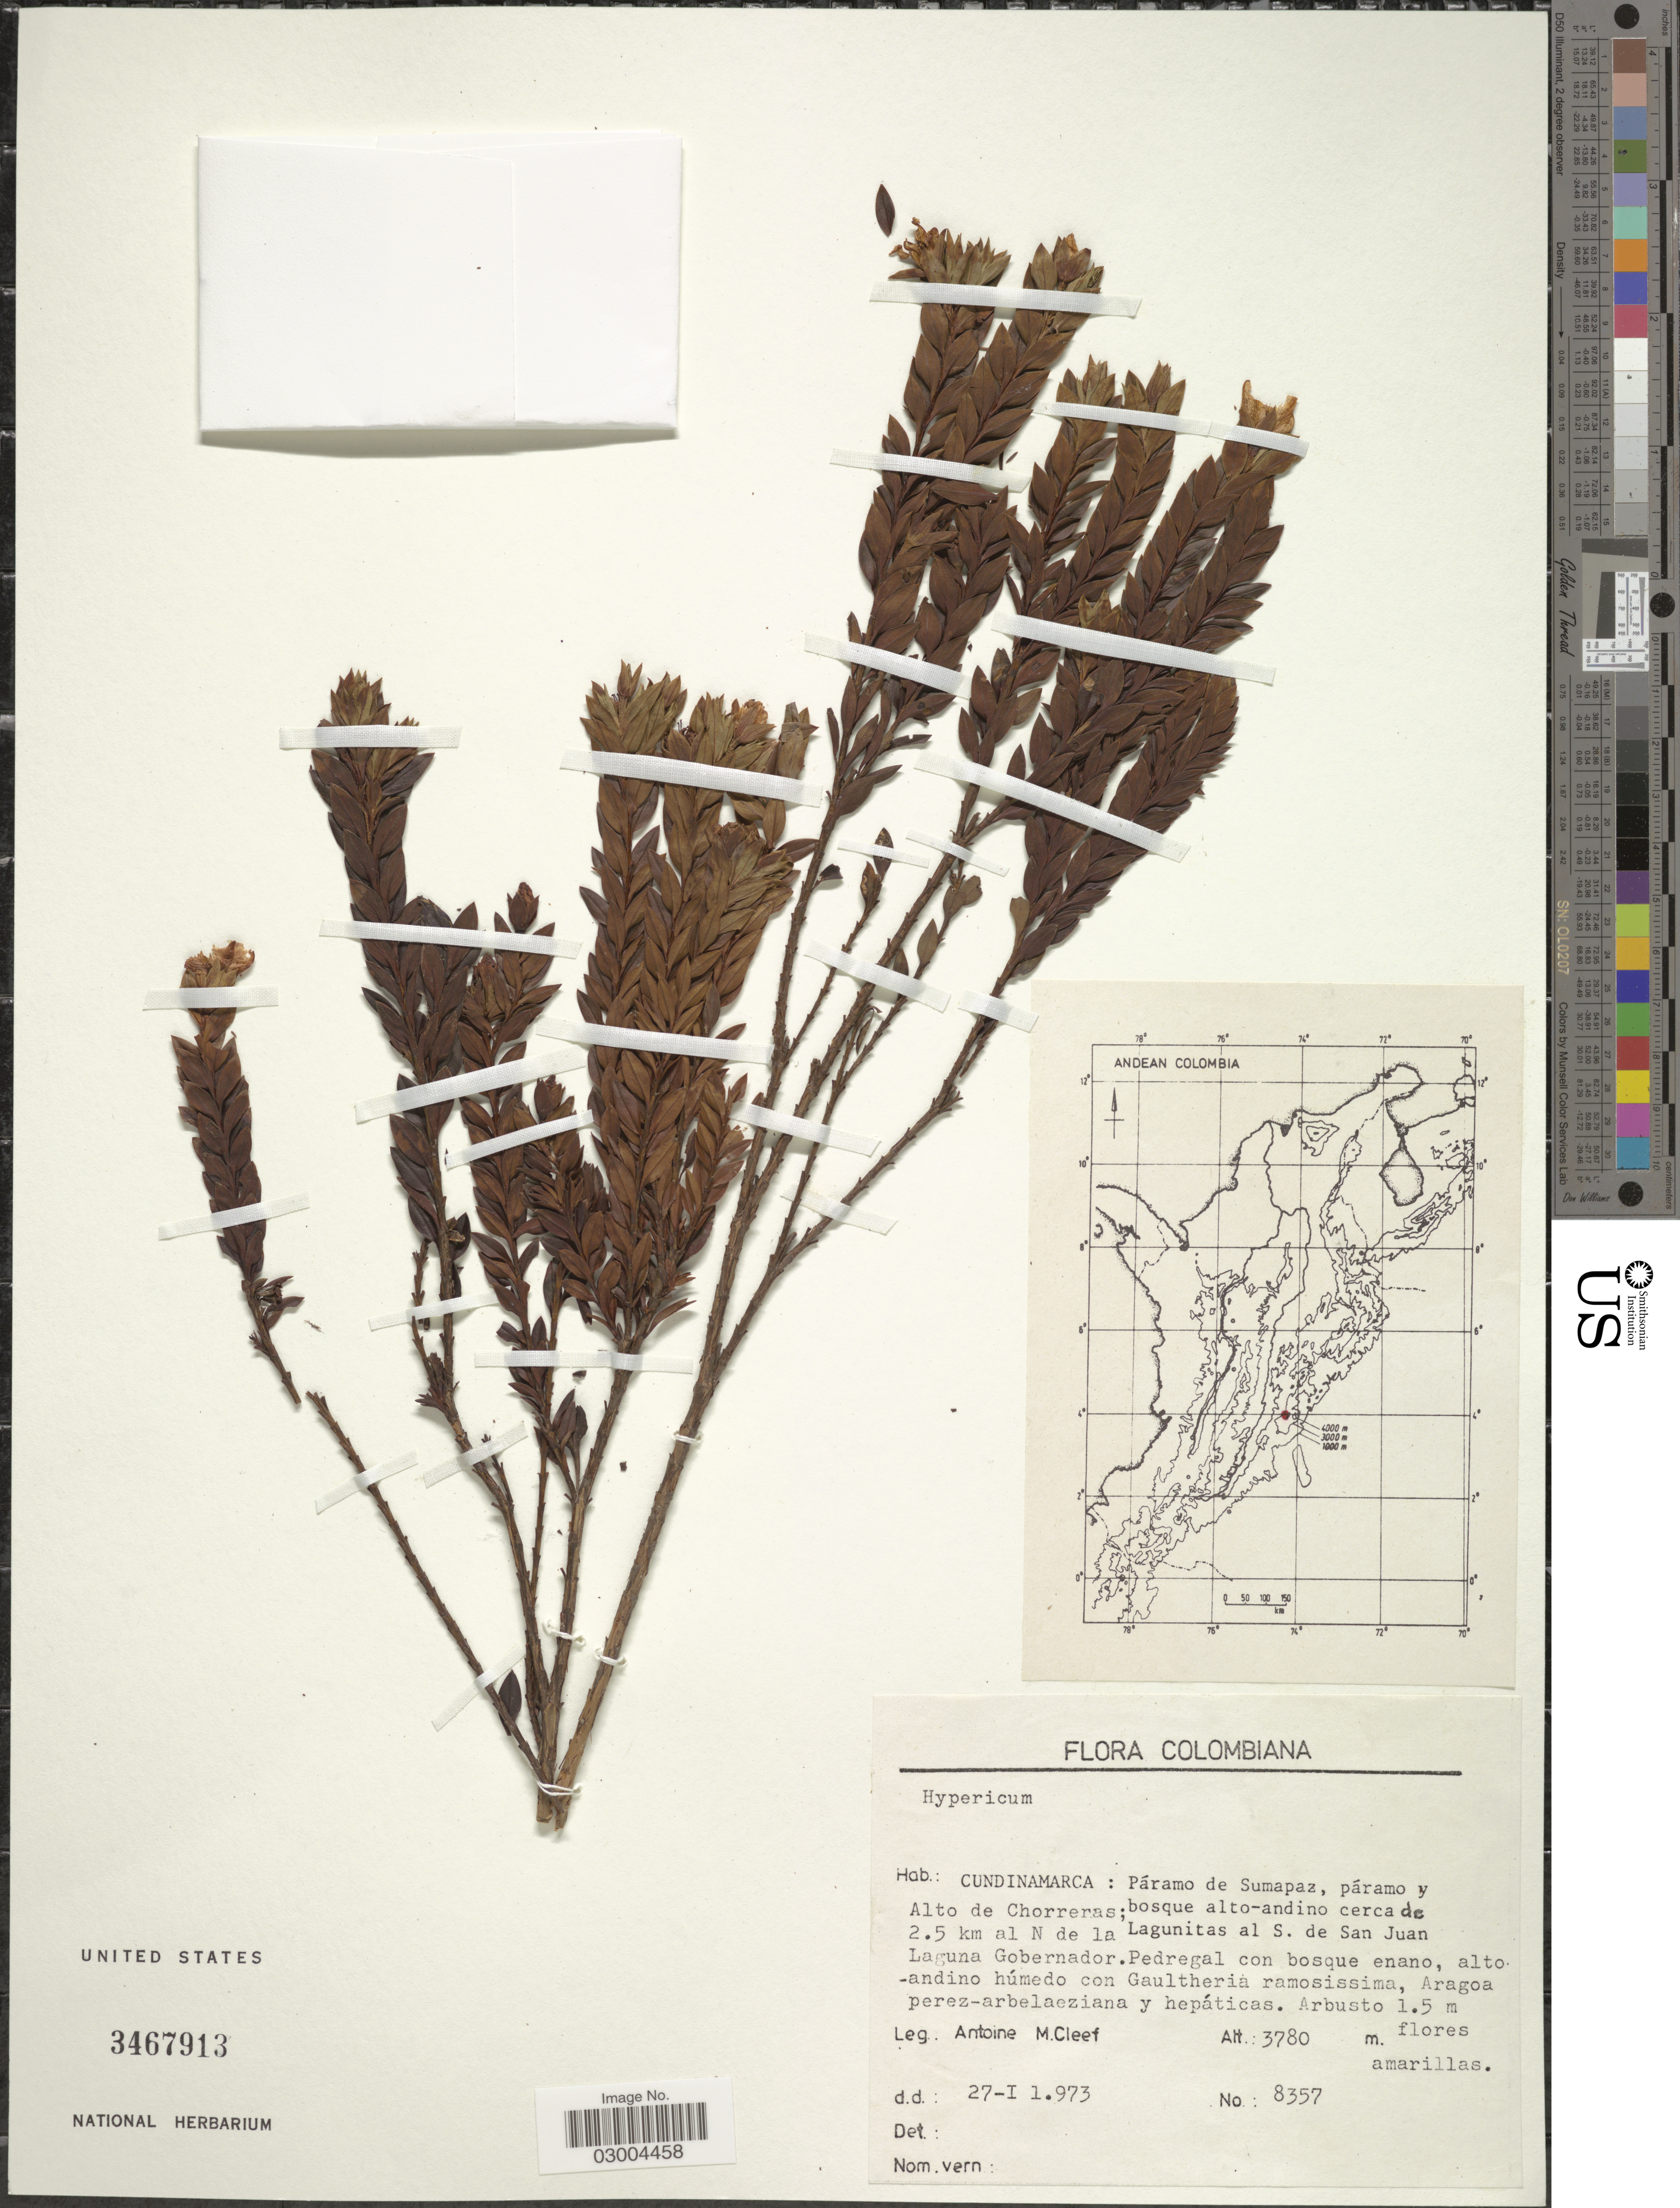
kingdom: Plantae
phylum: Tracheophyta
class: Magnoliopsida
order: Malpighiales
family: Hypericaceae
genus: Hypericum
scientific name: Hypericum sp.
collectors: A. M. Cleef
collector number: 8357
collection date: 1973-01-27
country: Colombia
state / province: Cundinamarca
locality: Páramo de Sumapaz, páramo y Alto de Chorreras. Cerca de 2.5 km al N de la Lagunitas al S. de San Juan Laguna Gobernador.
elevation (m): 3780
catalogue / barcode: US 3467913